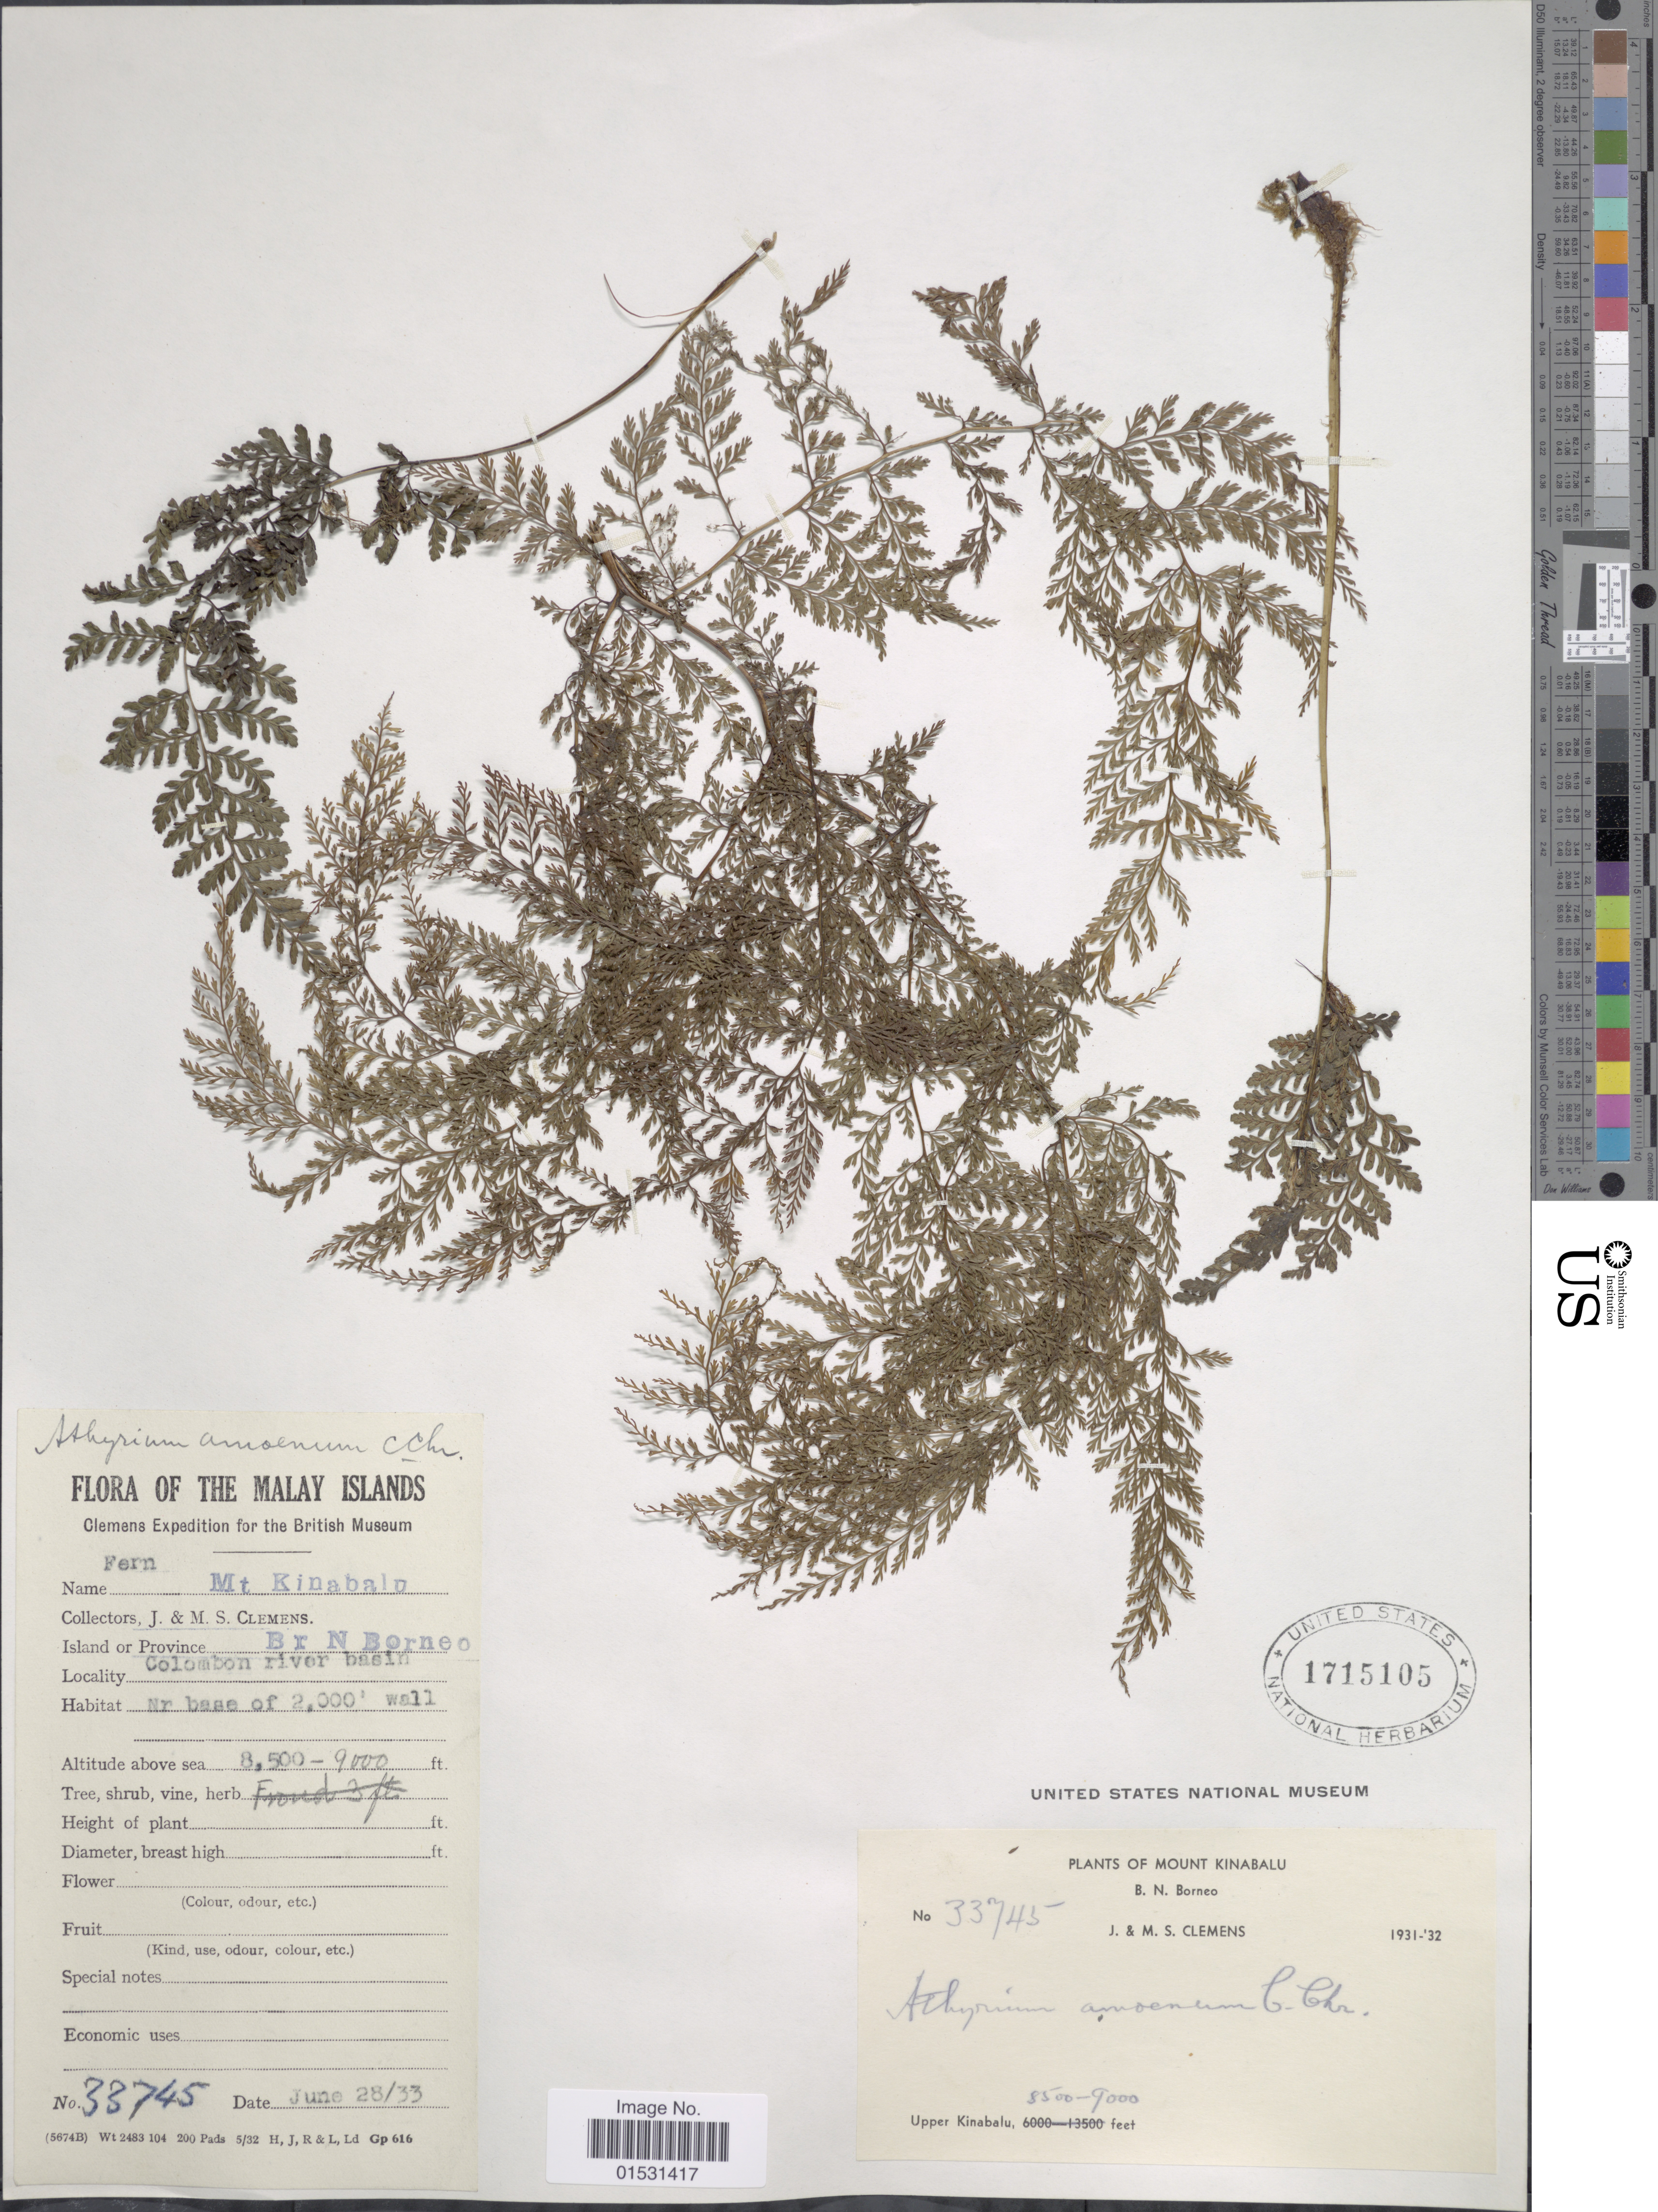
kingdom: Plantae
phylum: Tracheophyta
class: Polypodiopsida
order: Polypodiales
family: Athyriaceae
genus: Athyrium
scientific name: Athyrium amoenum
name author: C. Chr.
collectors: J. Clemens & M. S. Clemens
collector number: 33745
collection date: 1933-06-28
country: Malaysia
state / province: Sabah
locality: The Malay Islands. Mount Kinabalu. B.N.Borneo. Colombon river basin. Upper Kinabalu.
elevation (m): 2591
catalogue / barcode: US 1715105